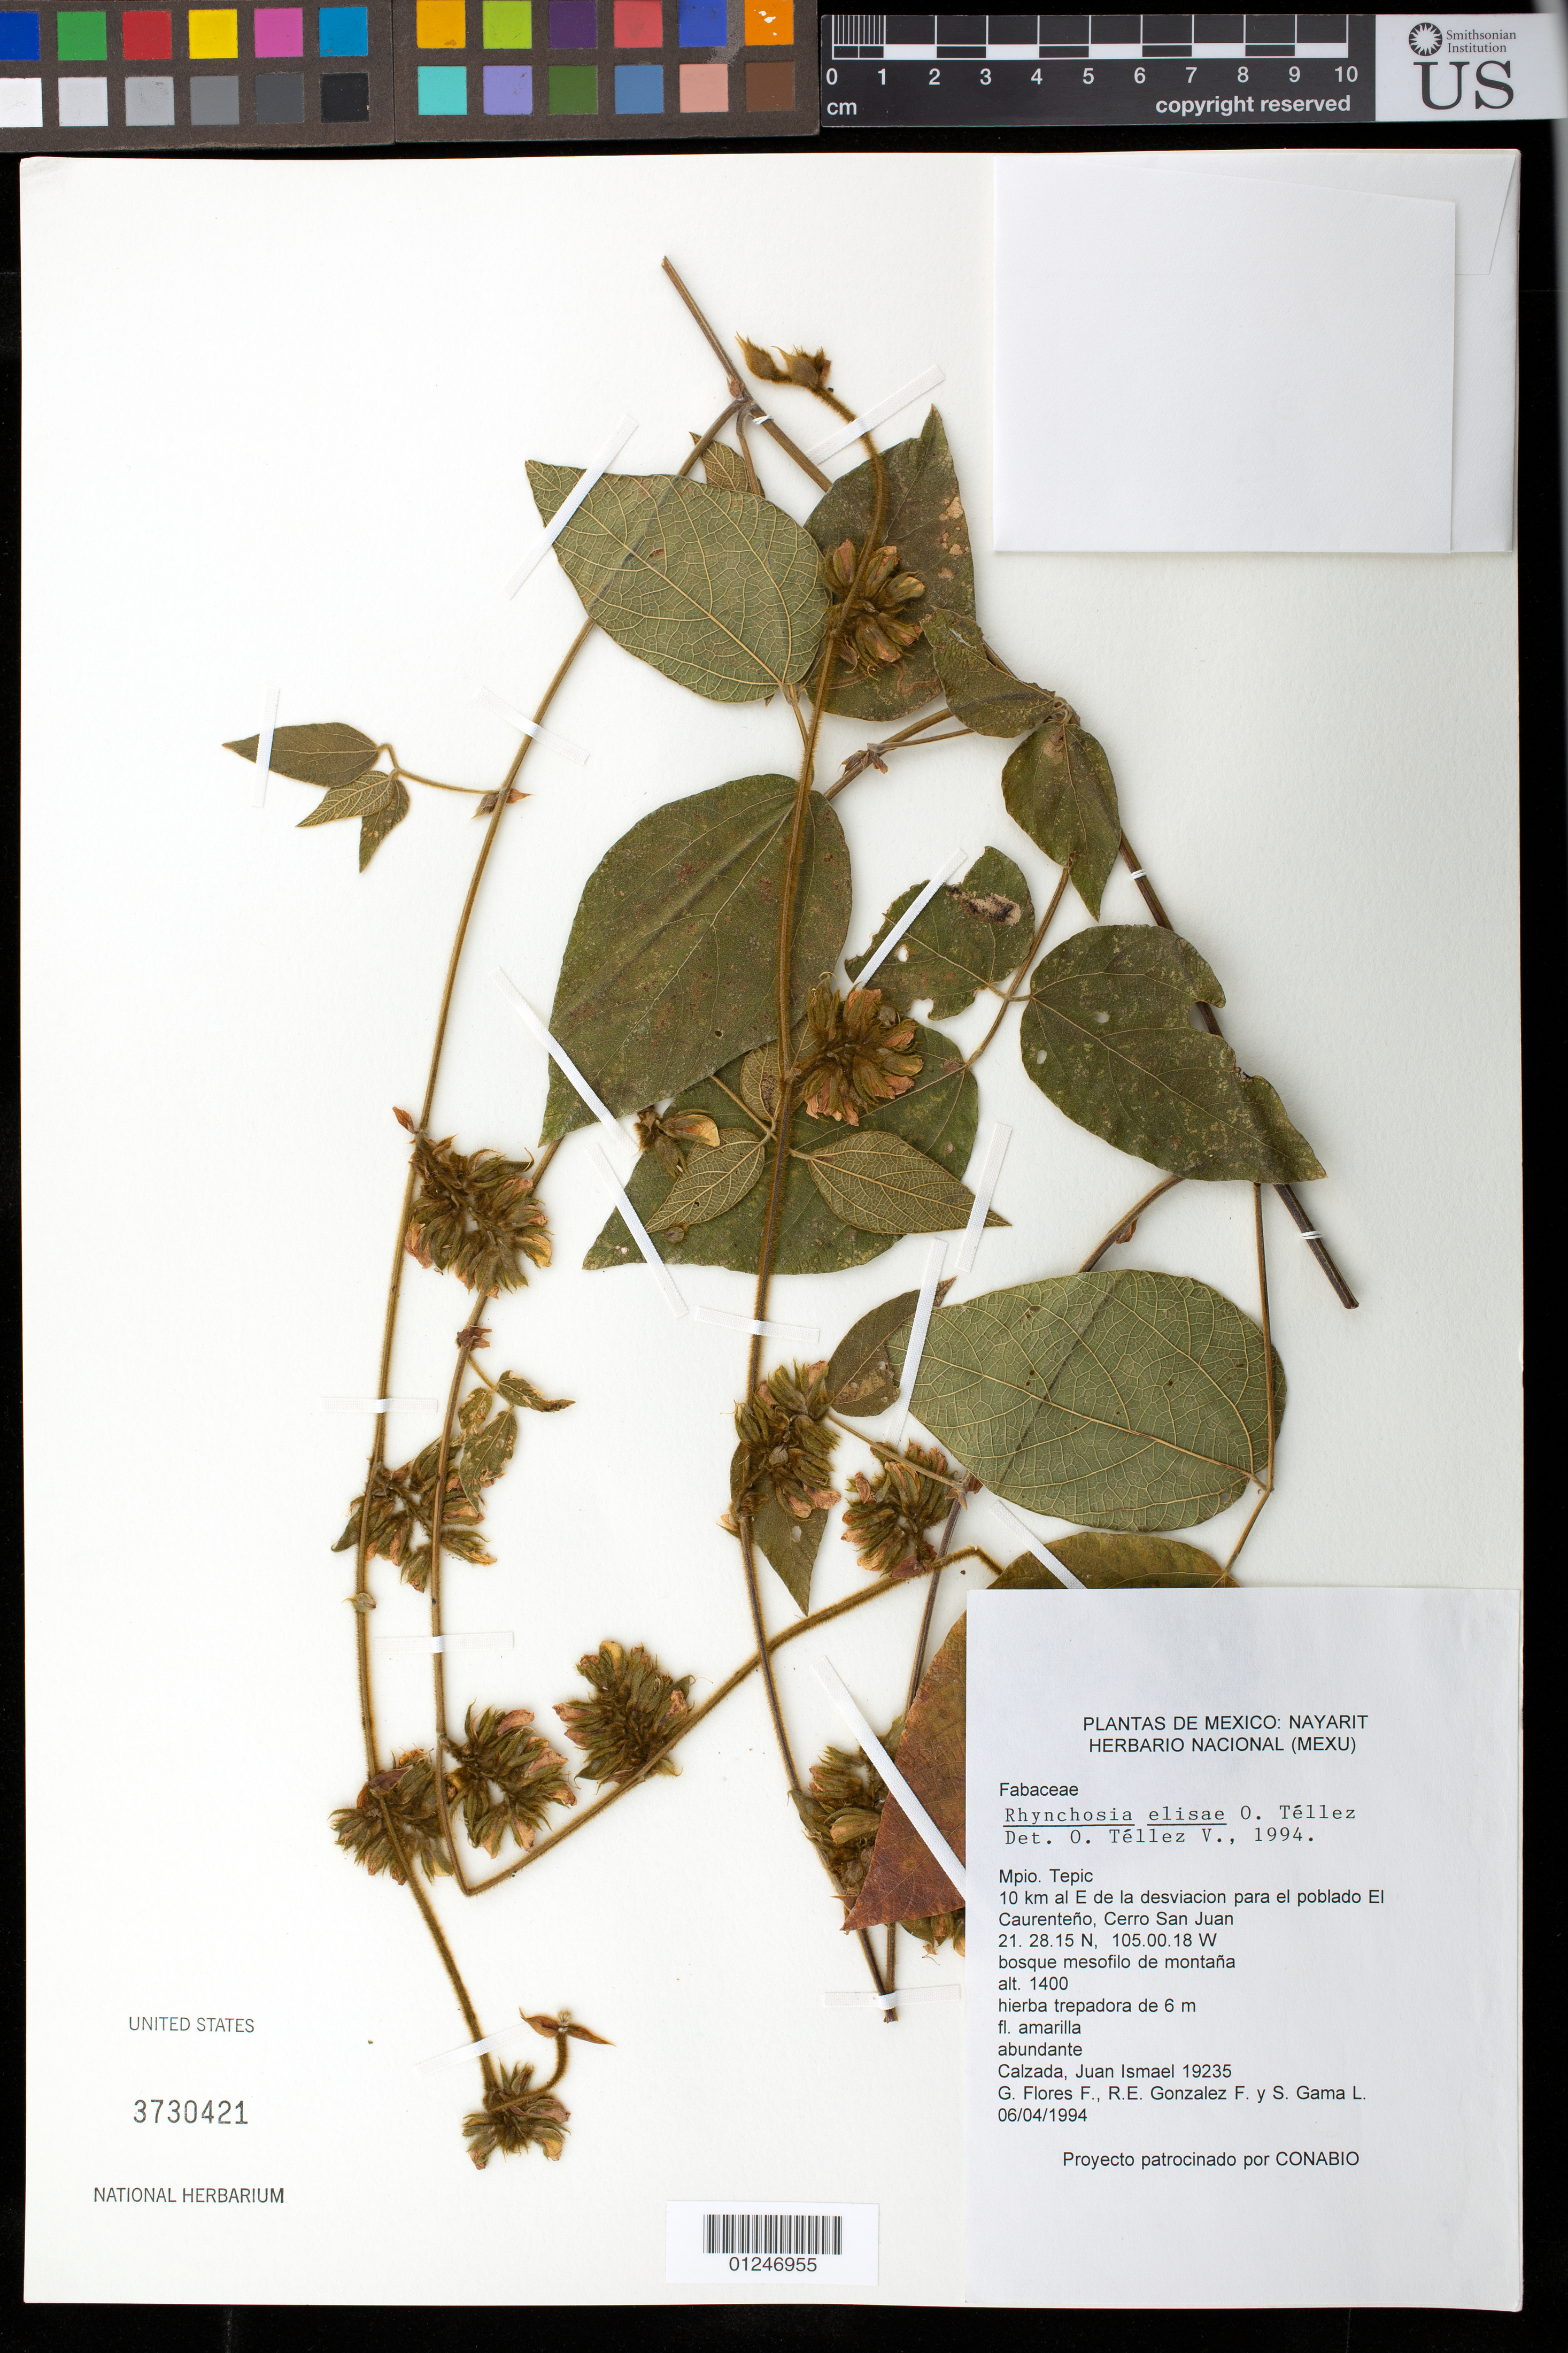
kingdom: Plantae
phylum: Tracheophyta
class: Magnoliopsida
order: Fabales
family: Fabaceae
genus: Rhynchosia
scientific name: Rhynchosia elisae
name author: O. Téllez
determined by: Téllez V., Oswaldo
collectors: J. I. Calzada, G. Flores F., R. E. Gonzalez F. & S. Gama López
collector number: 19235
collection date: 1994-04-06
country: Mexico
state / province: Nayarit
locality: Mpio. Tepic, 10 km al E de la desviacion para el poblado El Caurenteño, Cerro San Juan, bosque mesofilo de montaña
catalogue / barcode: US 3730421